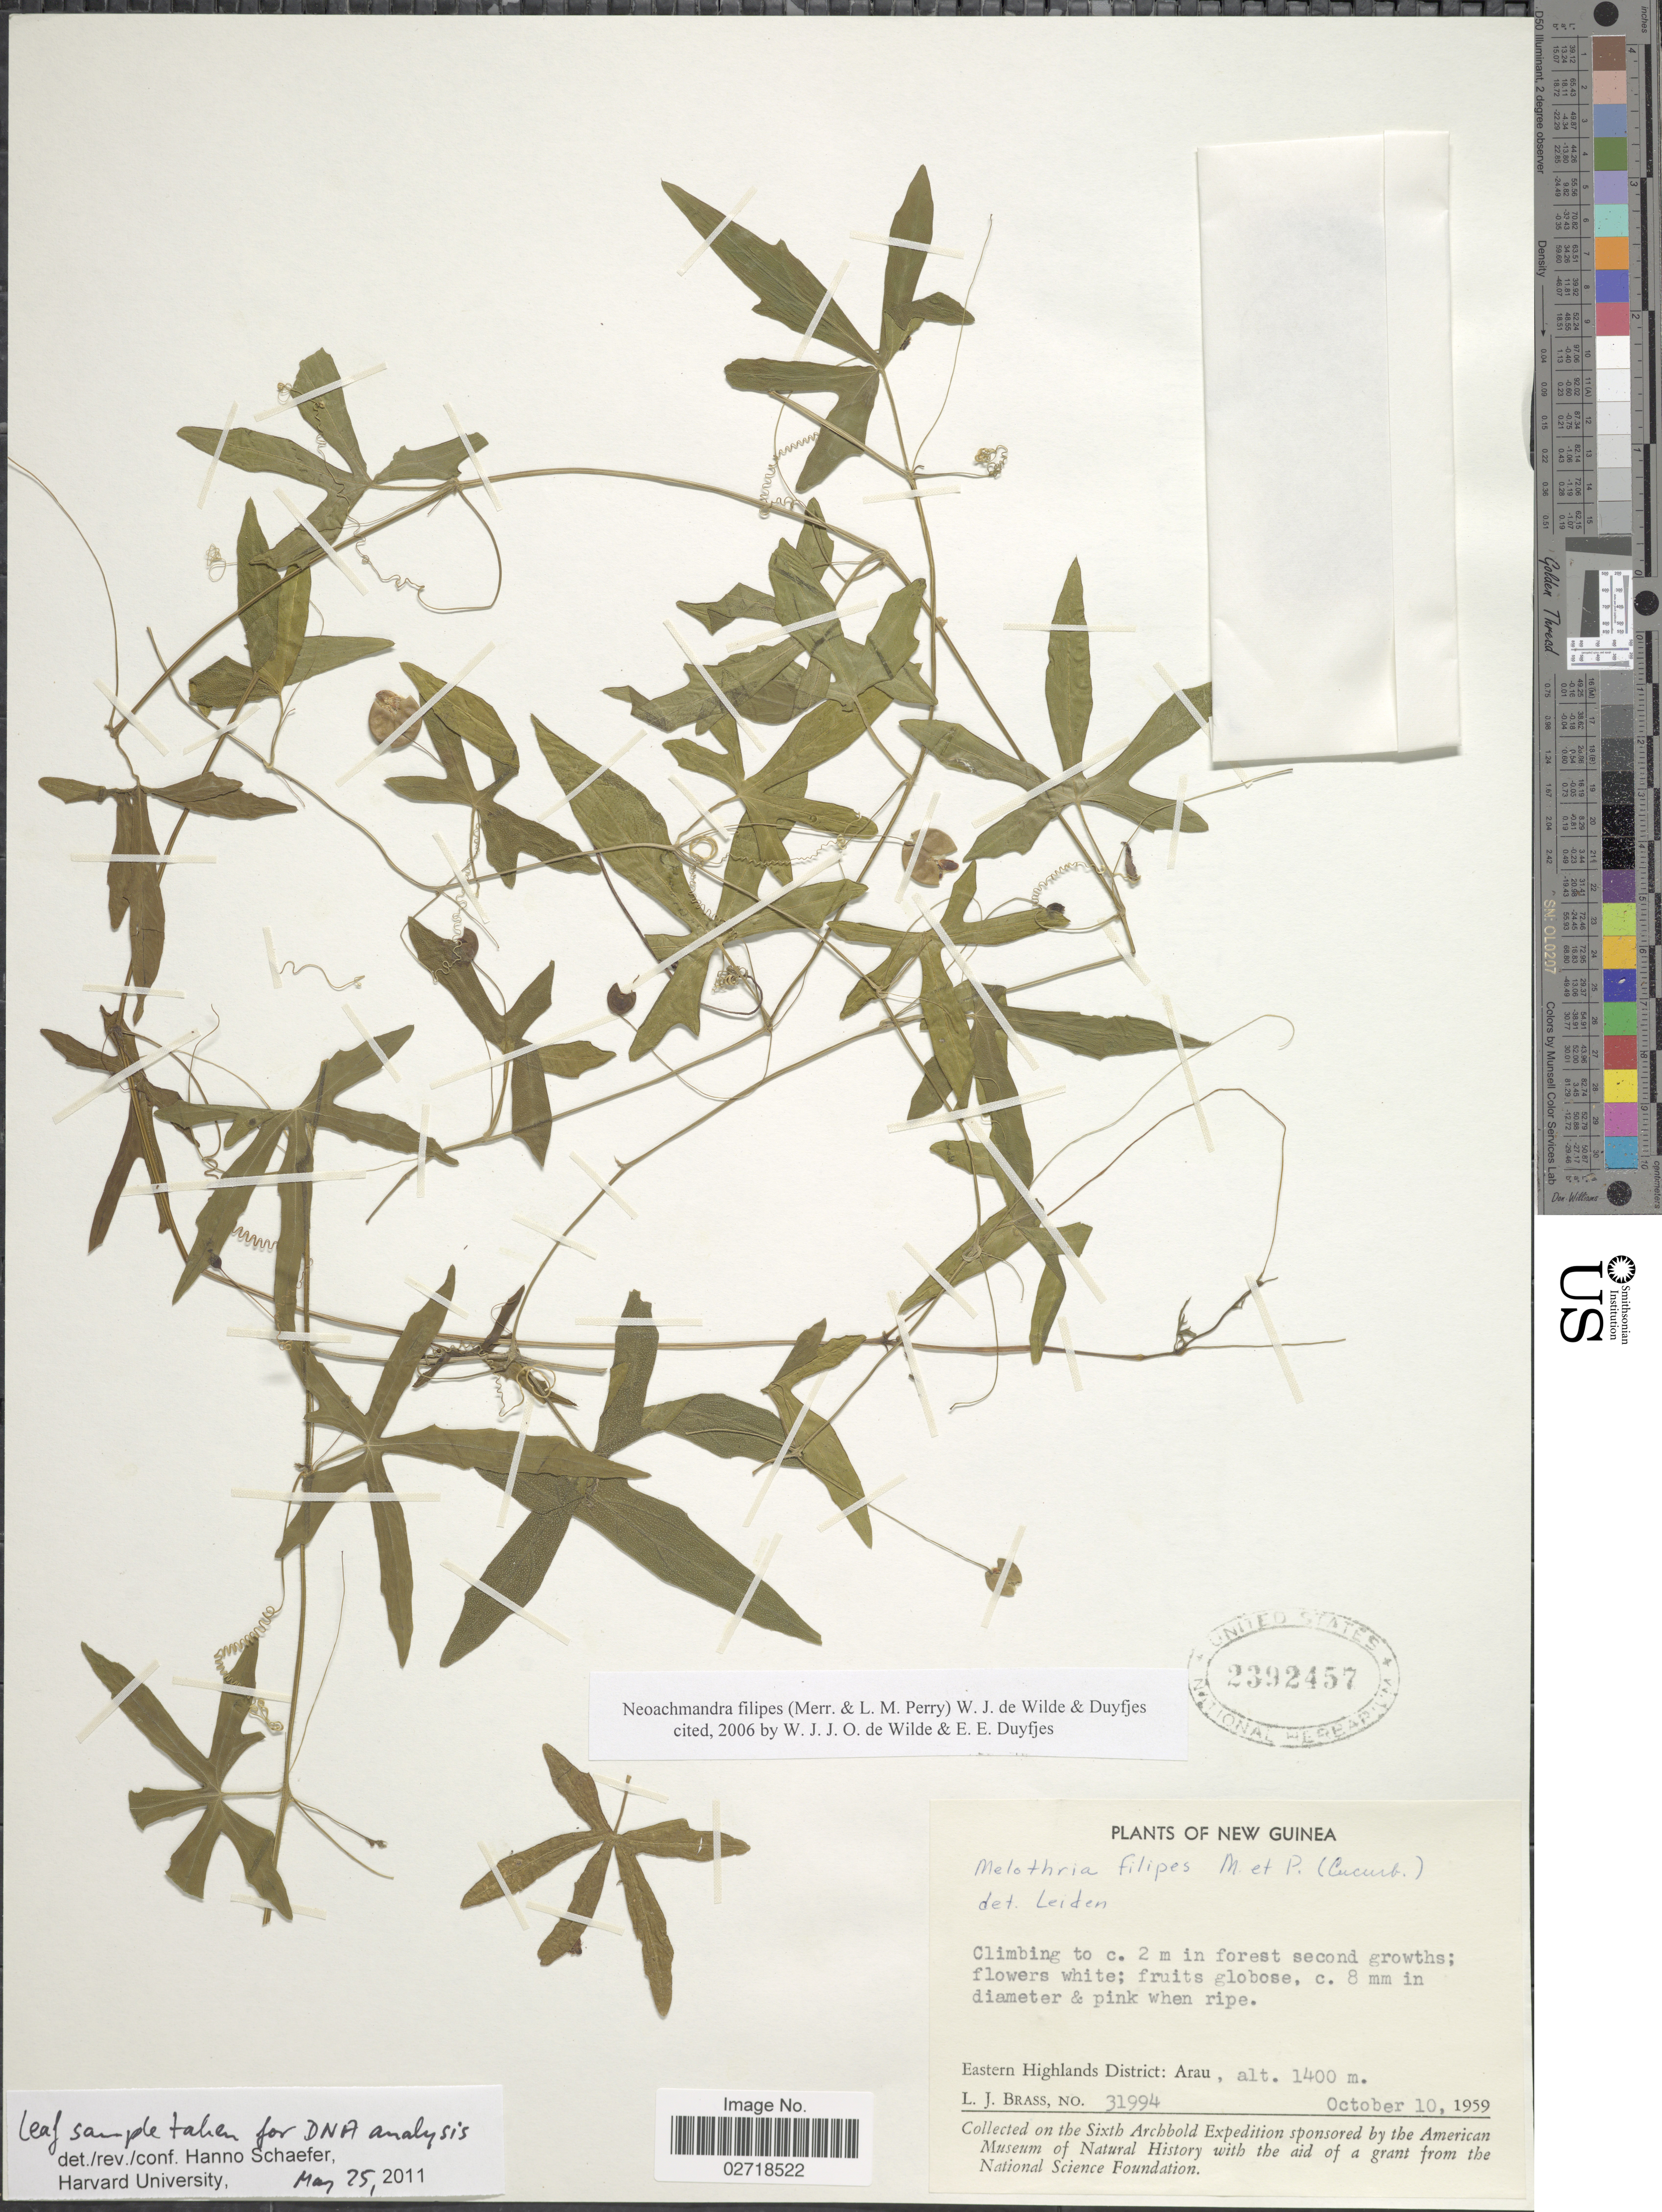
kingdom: Plantae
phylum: Tracheophyta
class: Magnoliopsida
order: Cucurbitales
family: Cucurbitaceae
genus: Zehneria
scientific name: Zehneria filipes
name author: (Merr. & L.M. Perry) M.D. Dwivedi et al.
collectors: L. J. Brass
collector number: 31994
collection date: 1959-10-10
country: Papua New Guinea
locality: New Guinea, Eastern Highlands District: Arau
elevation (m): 1400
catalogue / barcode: US 2392457